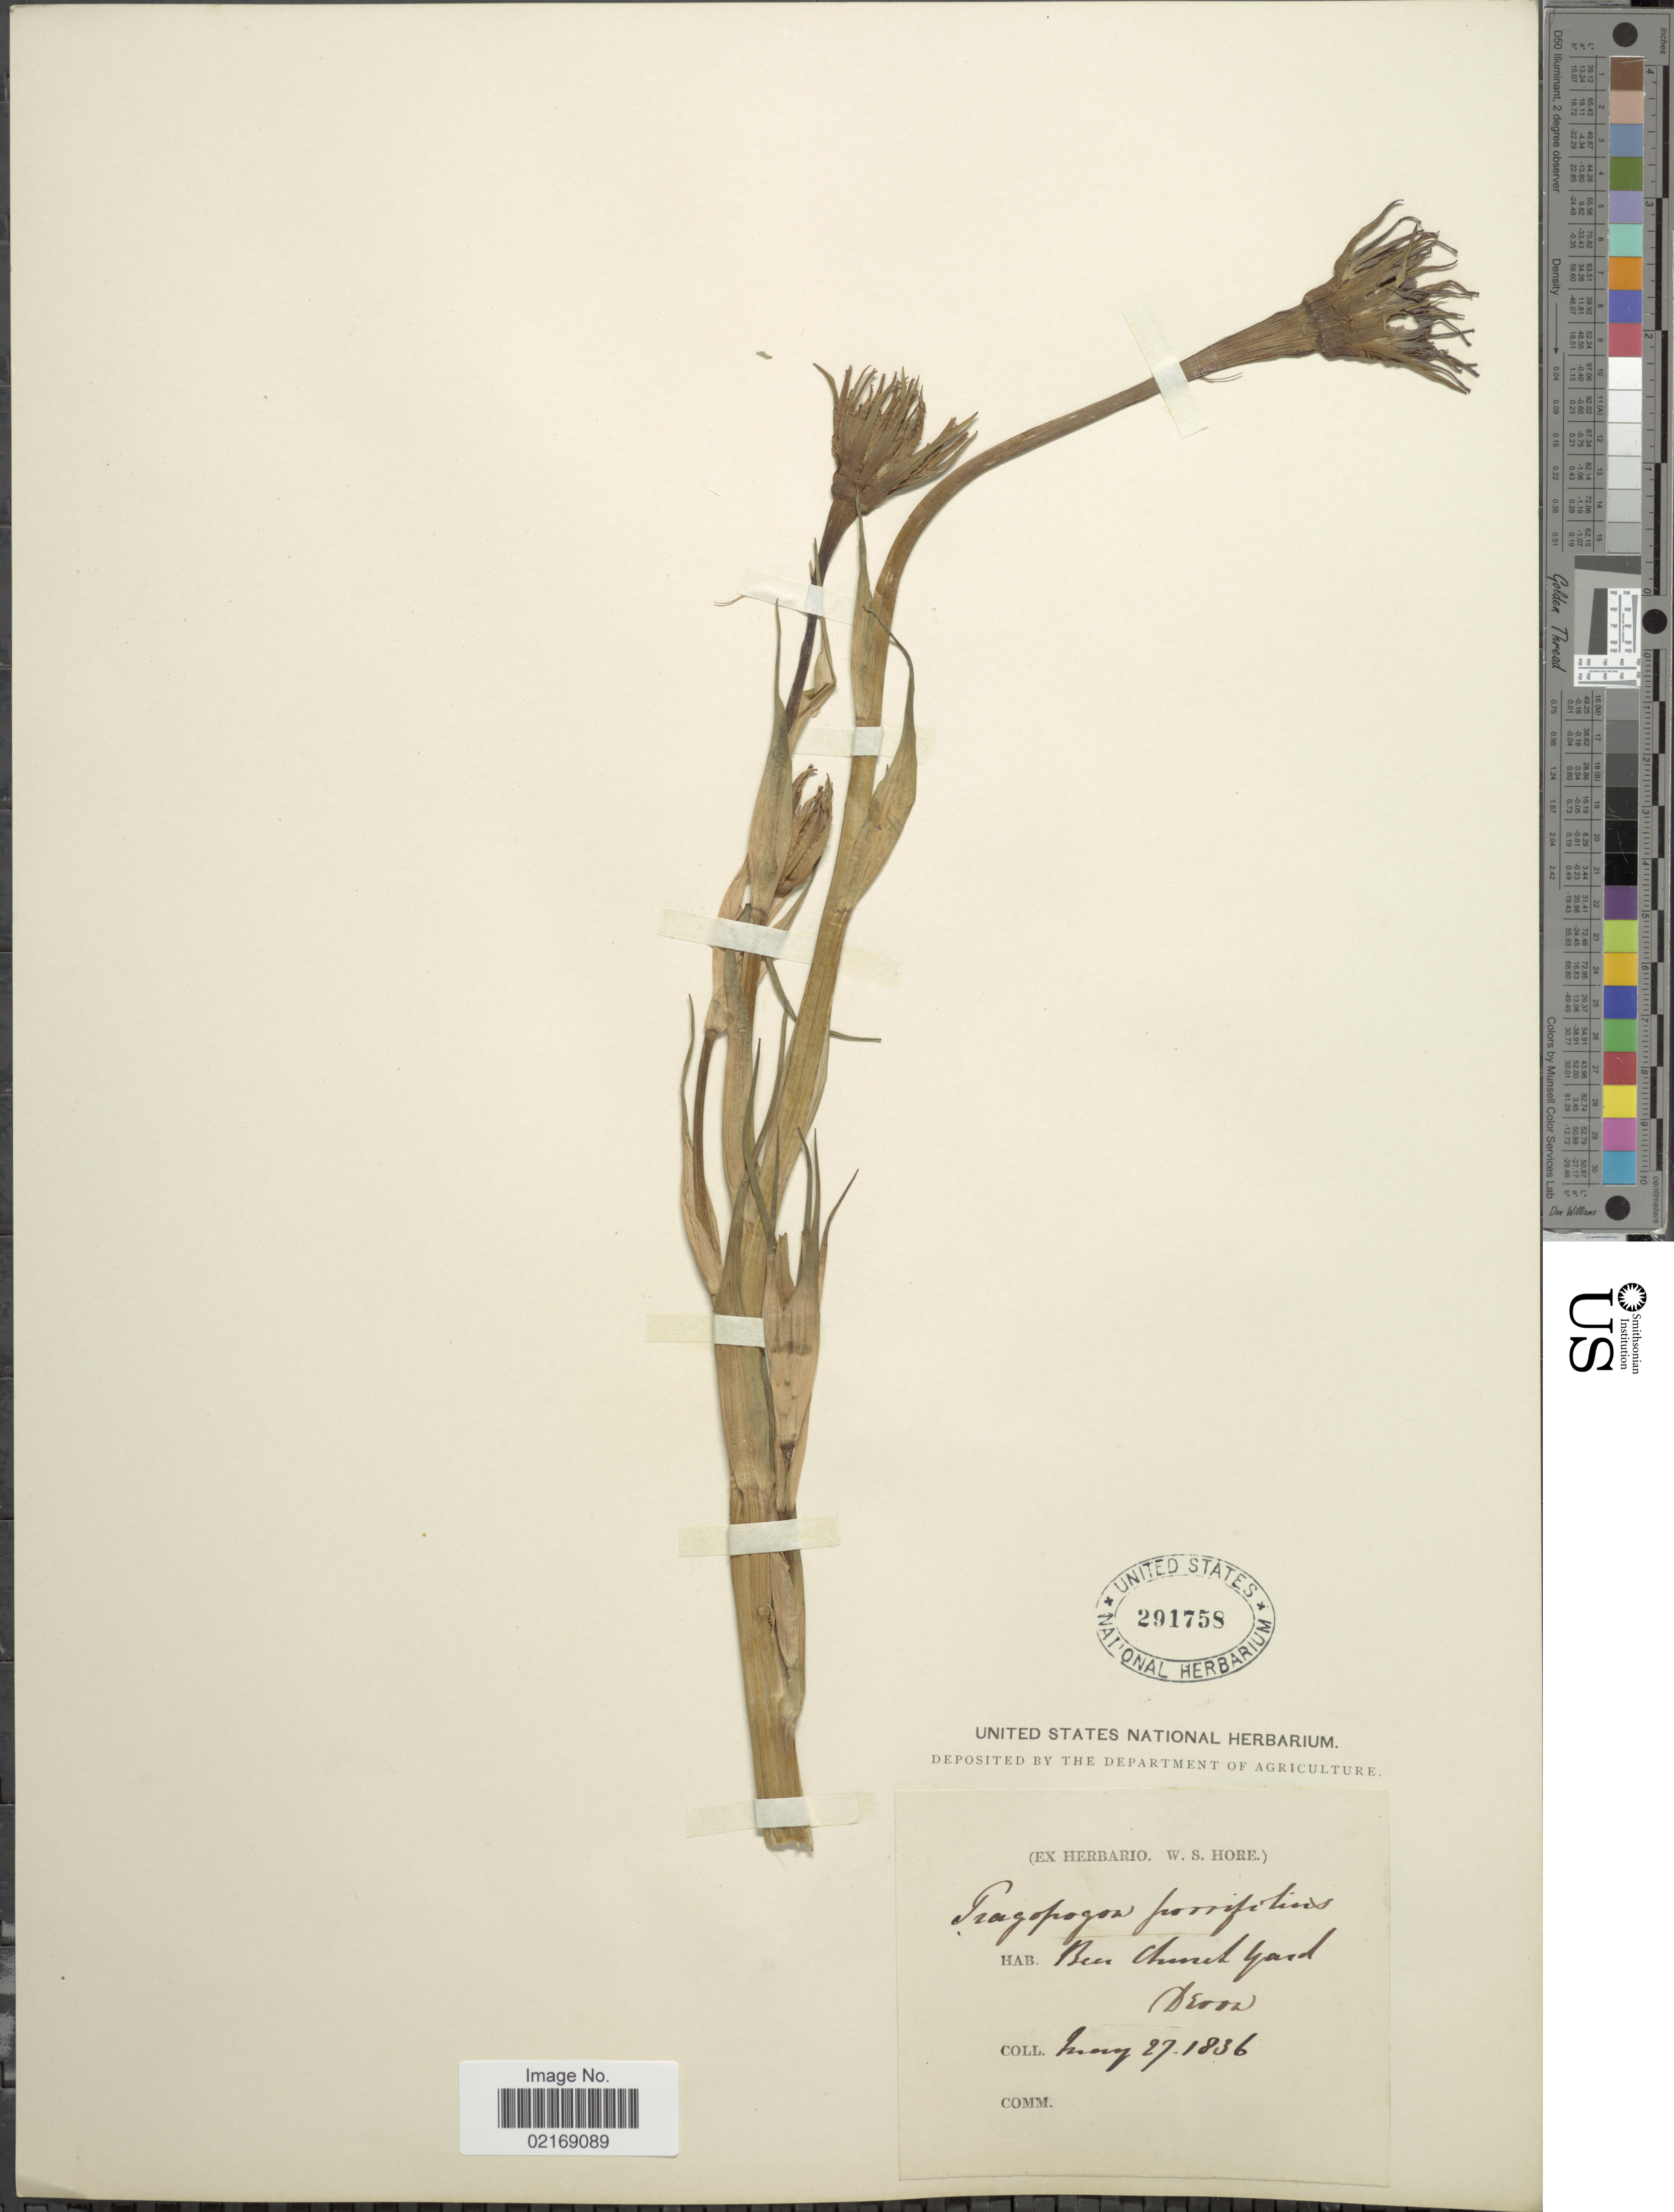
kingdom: Plantae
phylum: Tracheophyta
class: Magnoliopsida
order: Asterales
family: Asteraceae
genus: Tragopogon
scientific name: Tragopogon porrifolius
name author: L.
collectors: ex herb. W. S. Hore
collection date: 1836-05-27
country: United Kingdom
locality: Beer Church Yard (Devon)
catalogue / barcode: US 291758